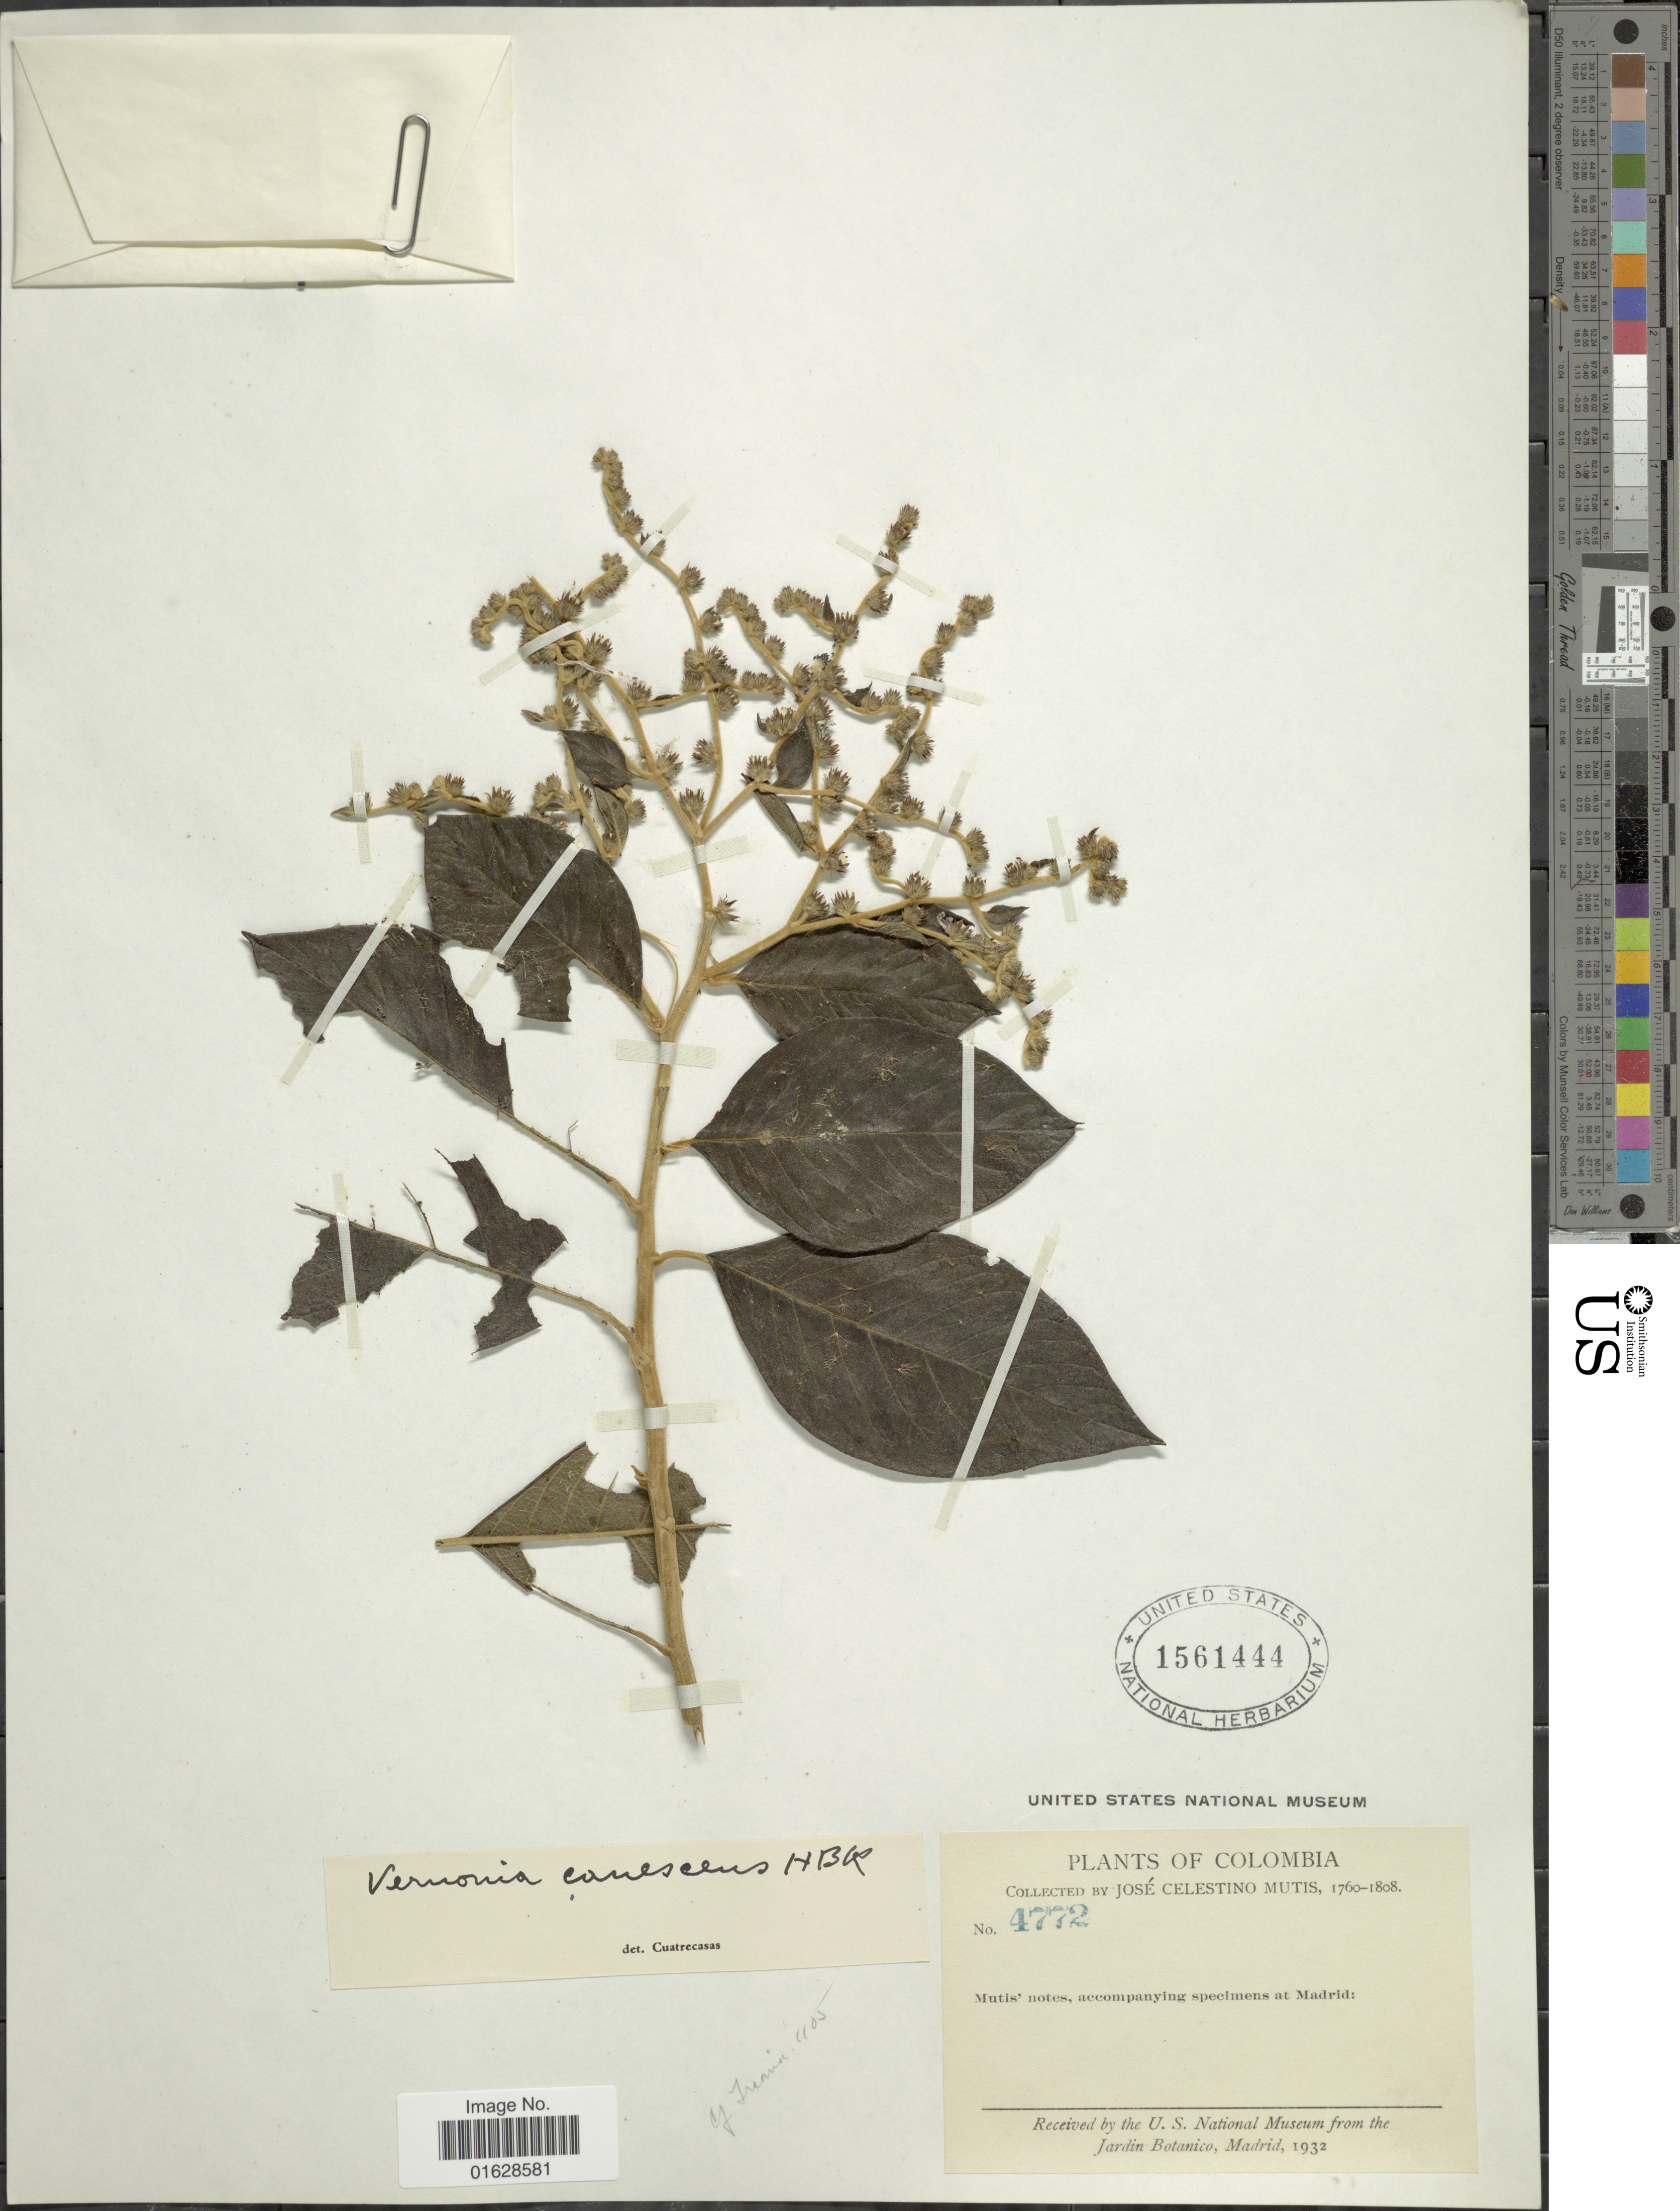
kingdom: Plantae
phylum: Tracheophyta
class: Magnoliopsida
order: Asterales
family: Asteraceae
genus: Lepidaploa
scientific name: Lepidaploa canescens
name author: (Kunth) H. Rob.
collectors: J. C. B. Mutis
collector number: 4772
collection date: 1760/1808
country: Colombia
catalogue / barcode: US 1561444